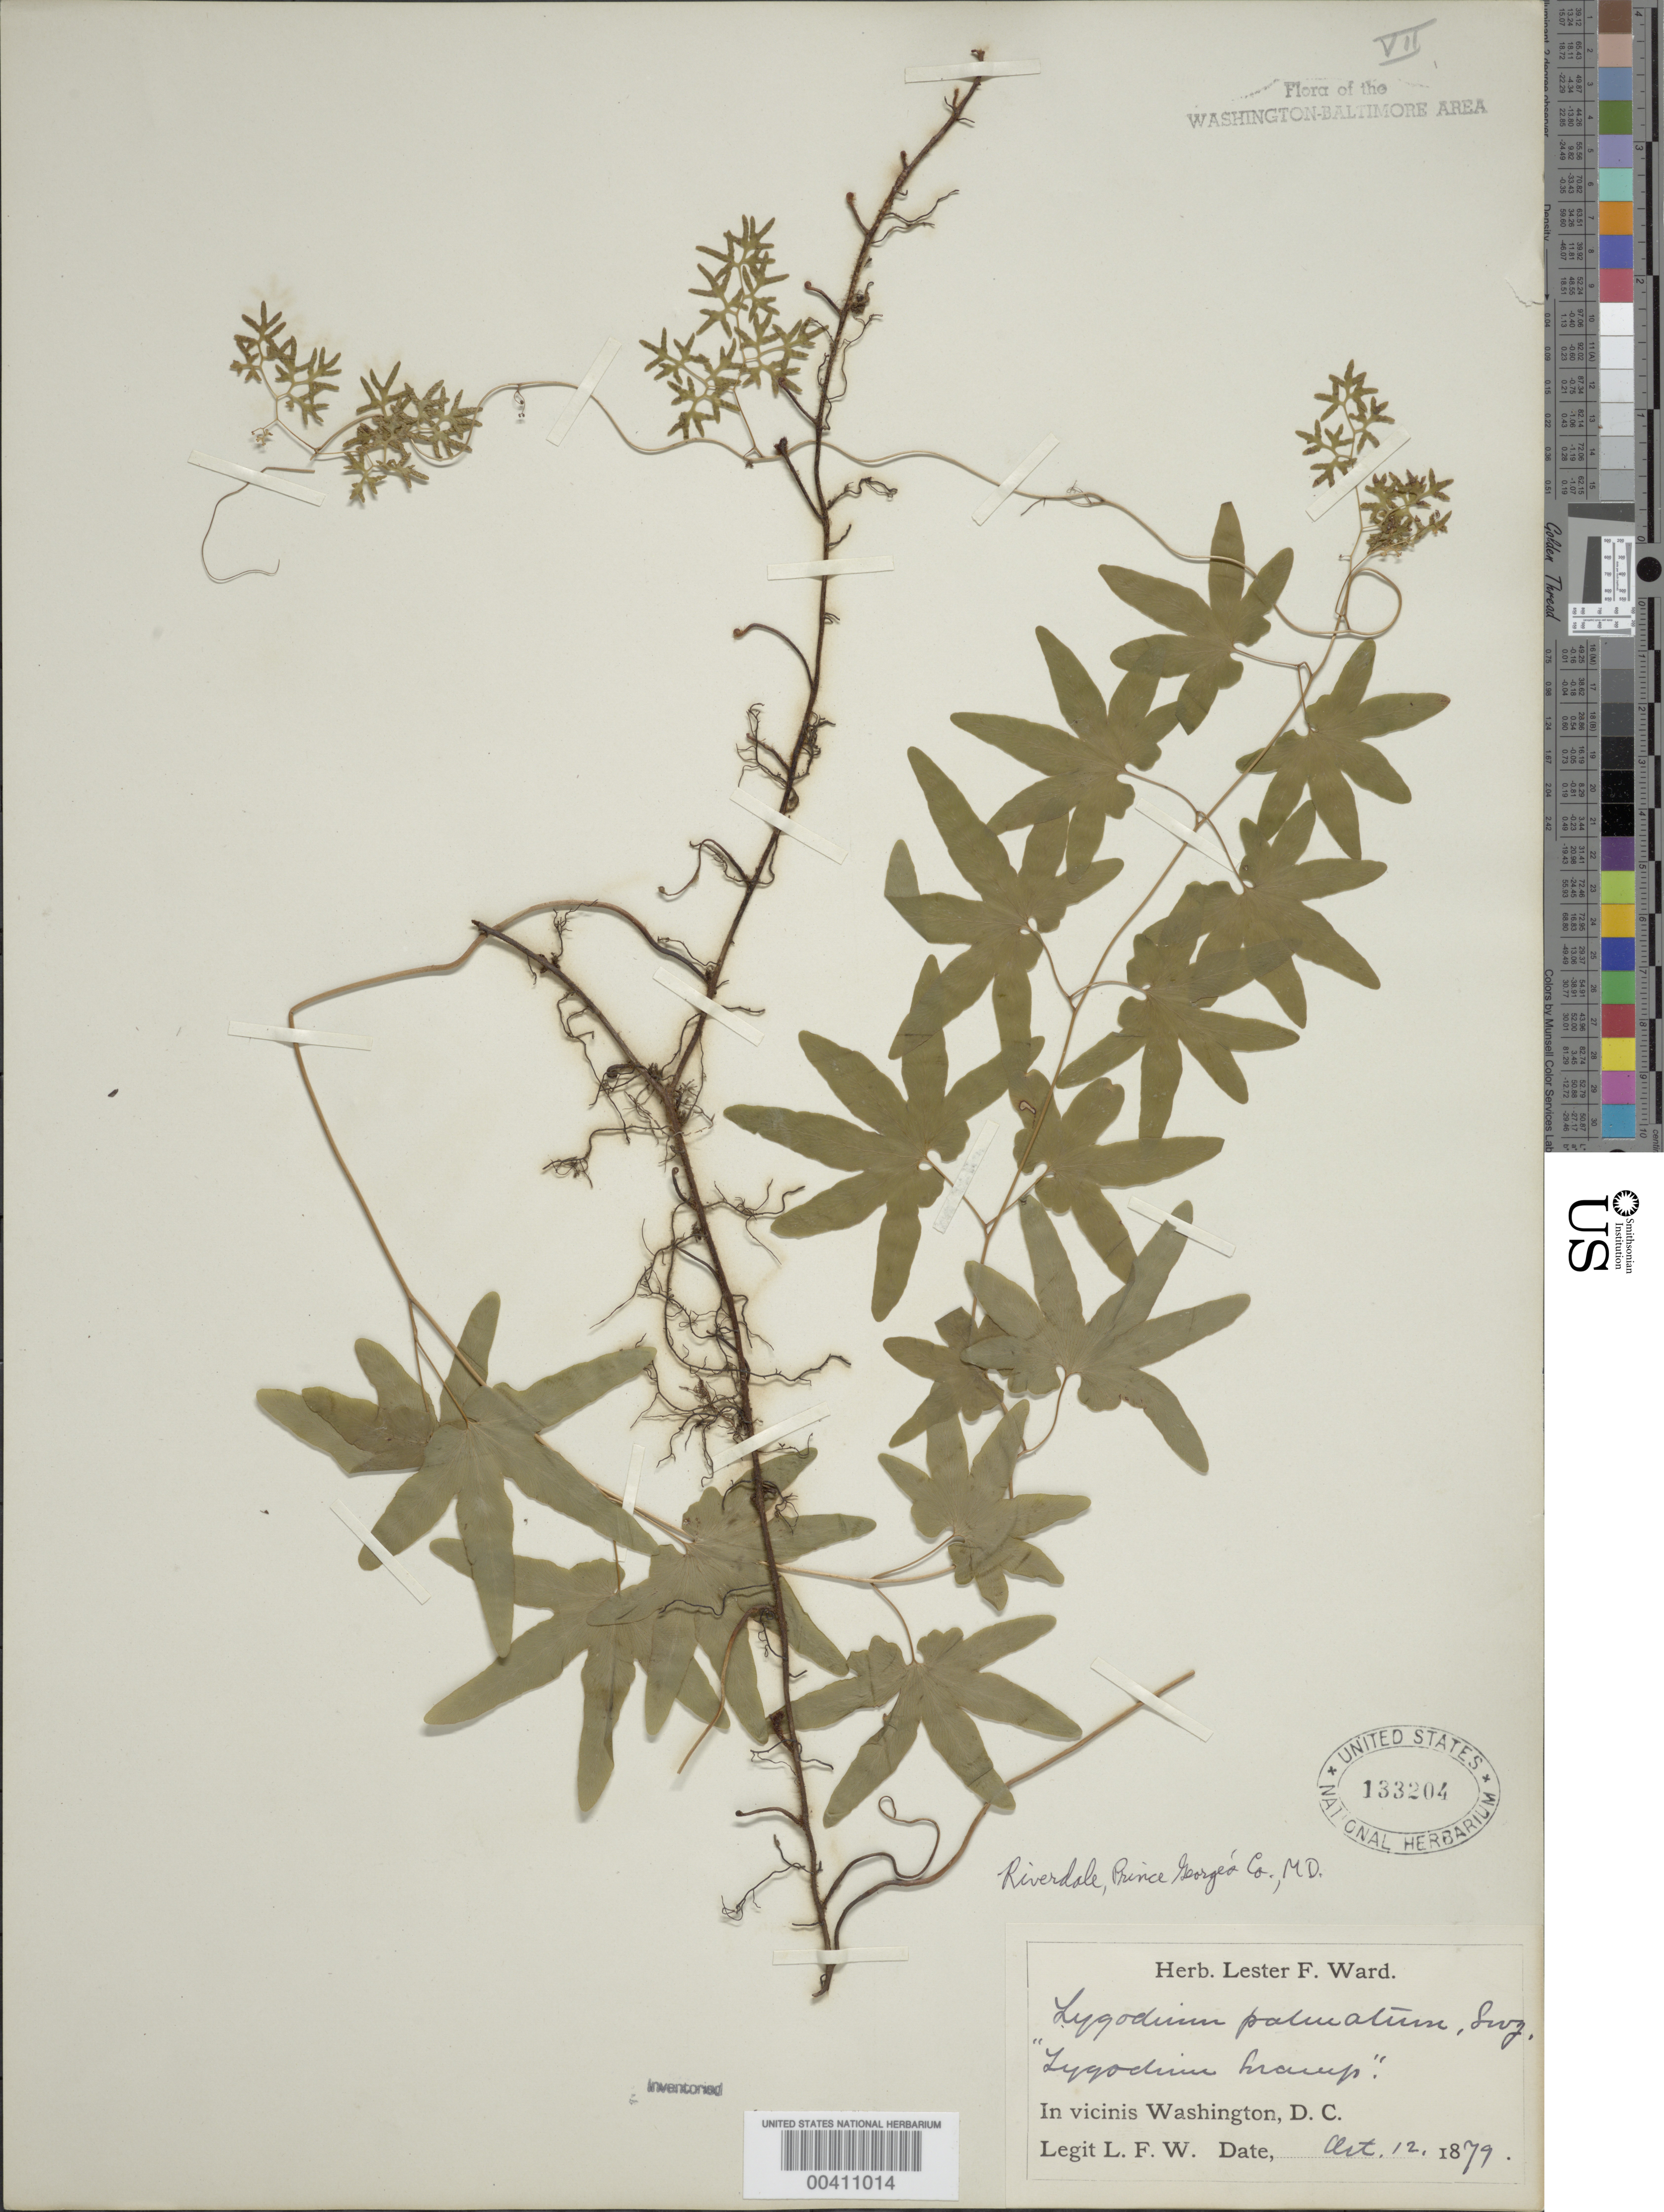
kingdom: Plantae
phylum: Tracheophyta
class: Polypodiopsida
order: Schizaeales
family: Lygodiaceae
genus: Lygodium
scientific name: Lygodium palmatum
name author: (Bernh.) Sw.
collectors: L. F. Ward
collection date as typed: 12 Oct 1879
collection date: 1879-10-12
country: United States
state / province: Maryland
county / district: Prince George's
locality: Lygodium swamp, Riverdale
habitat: Swamp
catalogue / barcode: US 133204